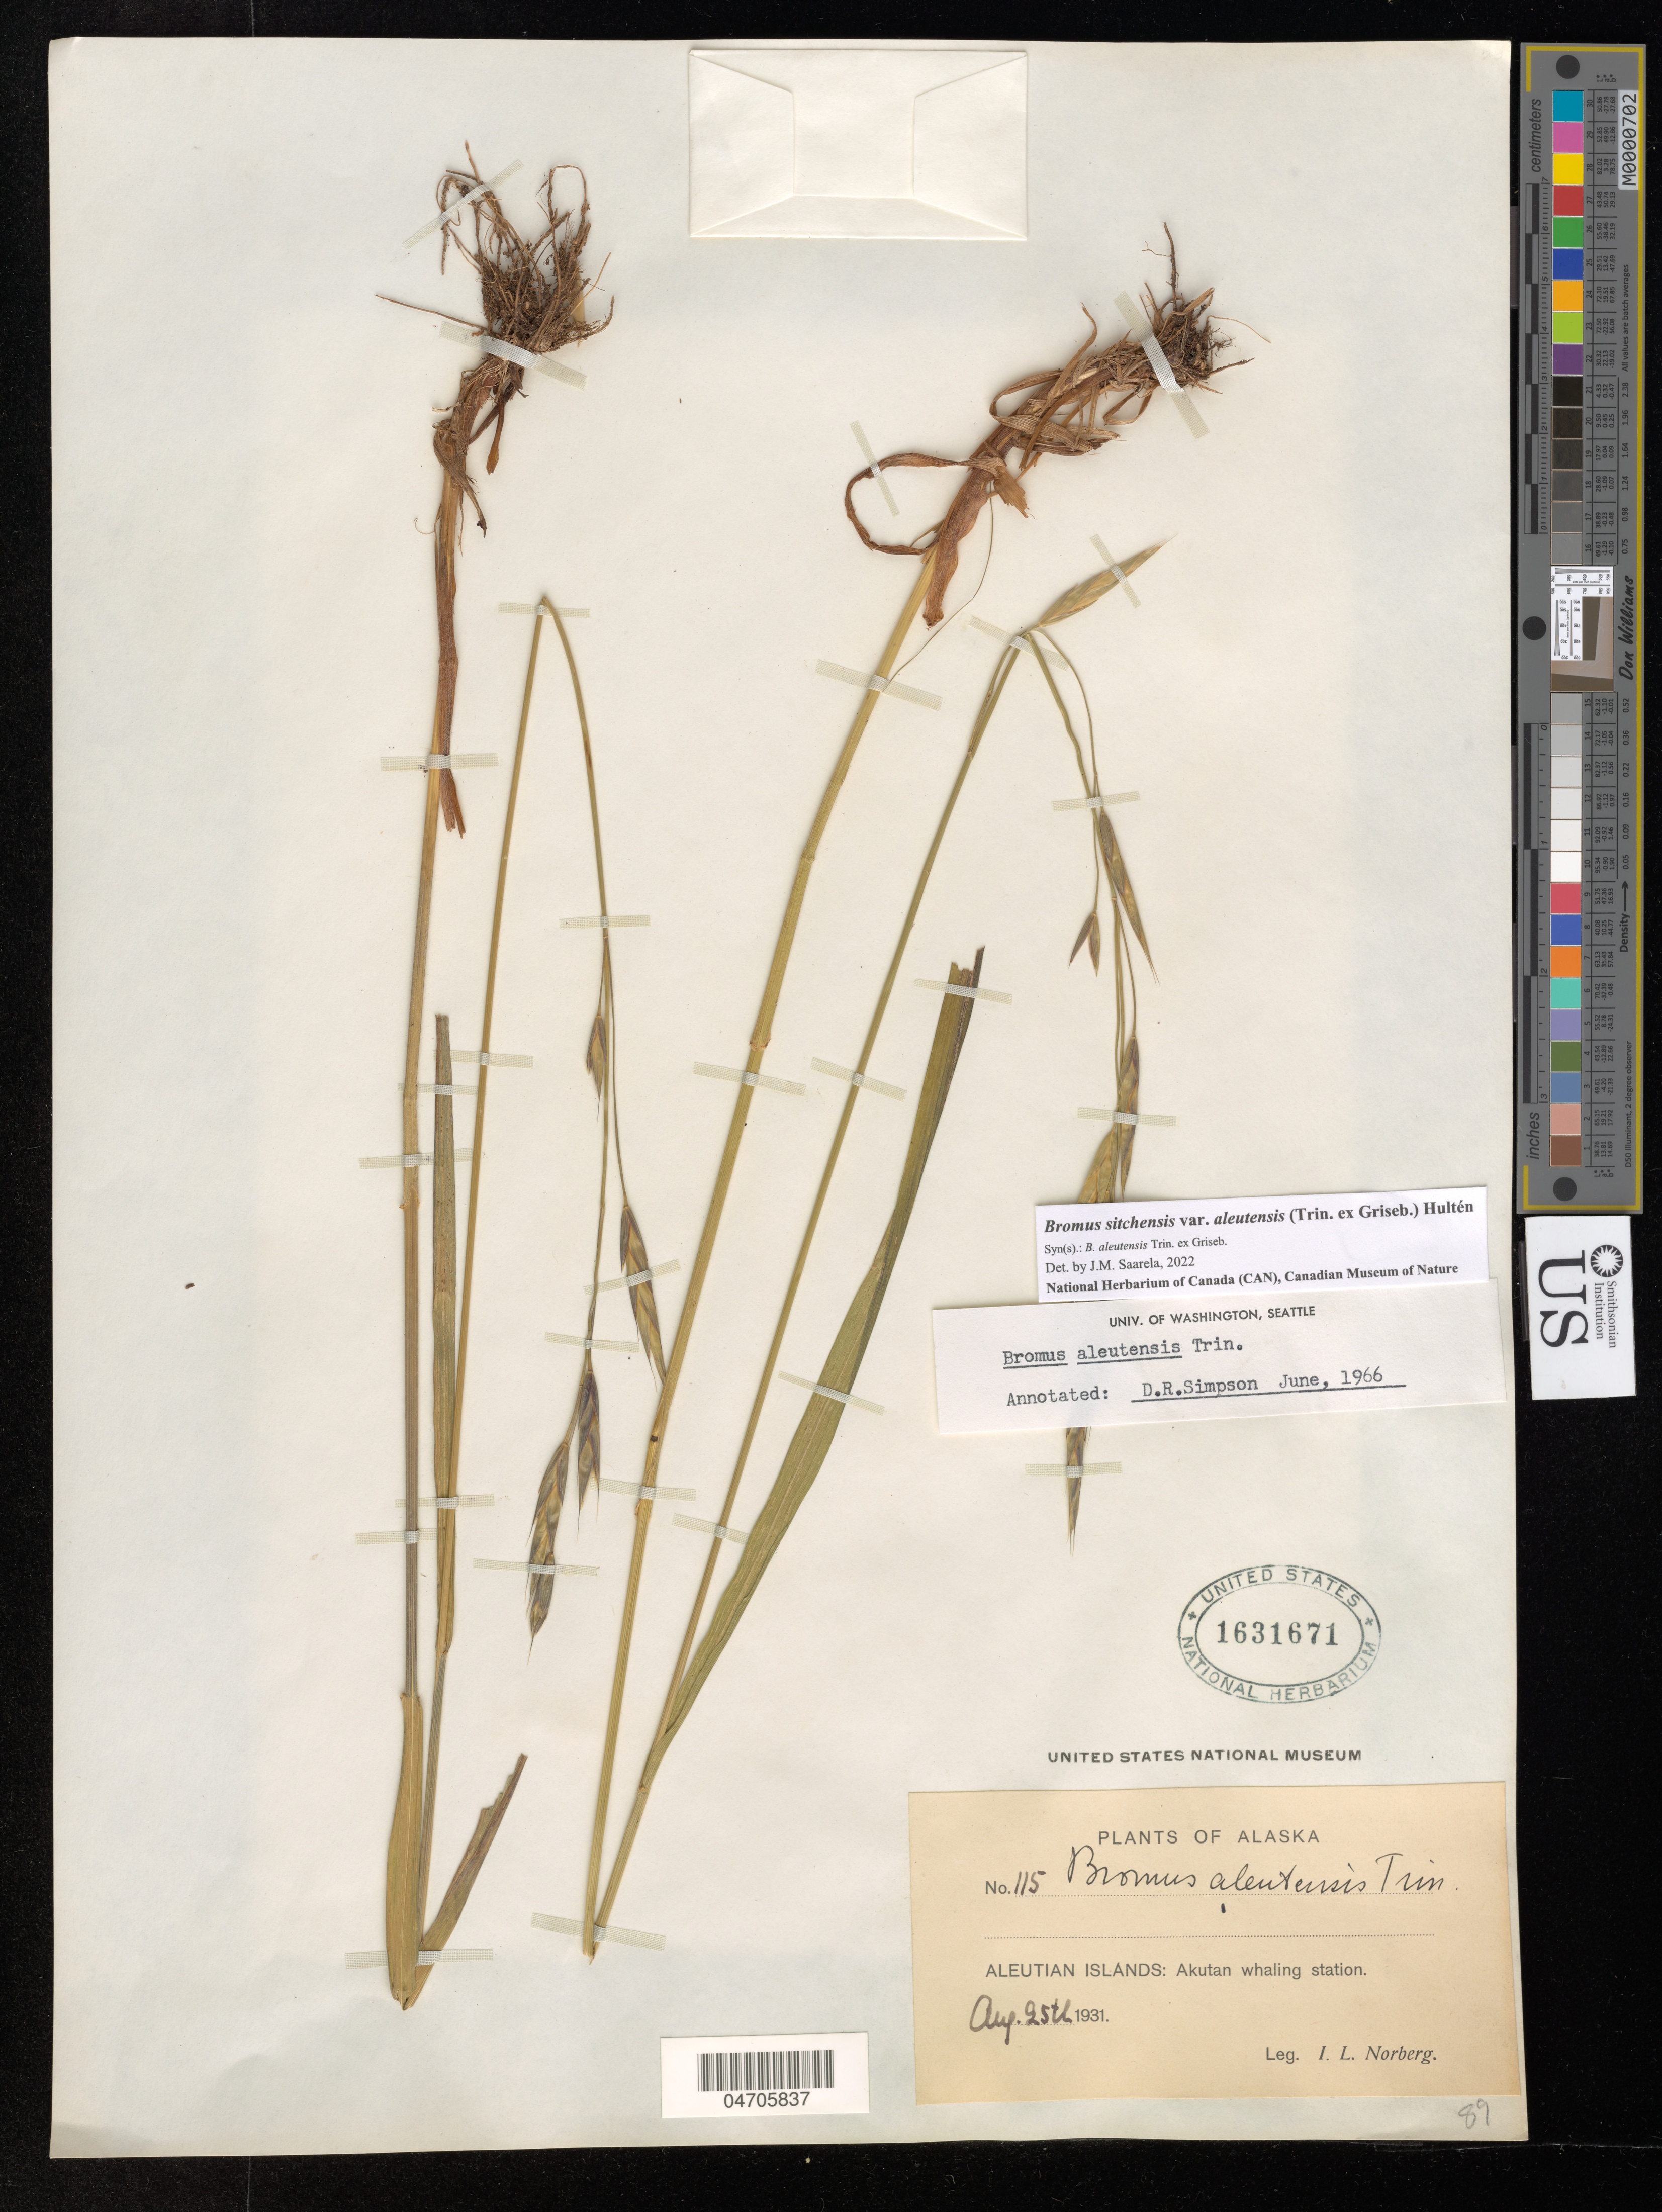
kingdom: Plantae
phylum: Tracheophyta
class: Liliopsida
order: Poales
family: Poaceae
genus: Bromus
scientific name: Bromus sitchensis var. polyanthus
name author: (Scribn. ex Shear) R.E. Brainerd & Otting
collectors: I. Norberg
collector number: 115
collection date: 1931-08-25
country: United States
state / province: Alaska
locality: Aleutian Islands: Akutan whaling station.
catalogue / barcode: US 1631671